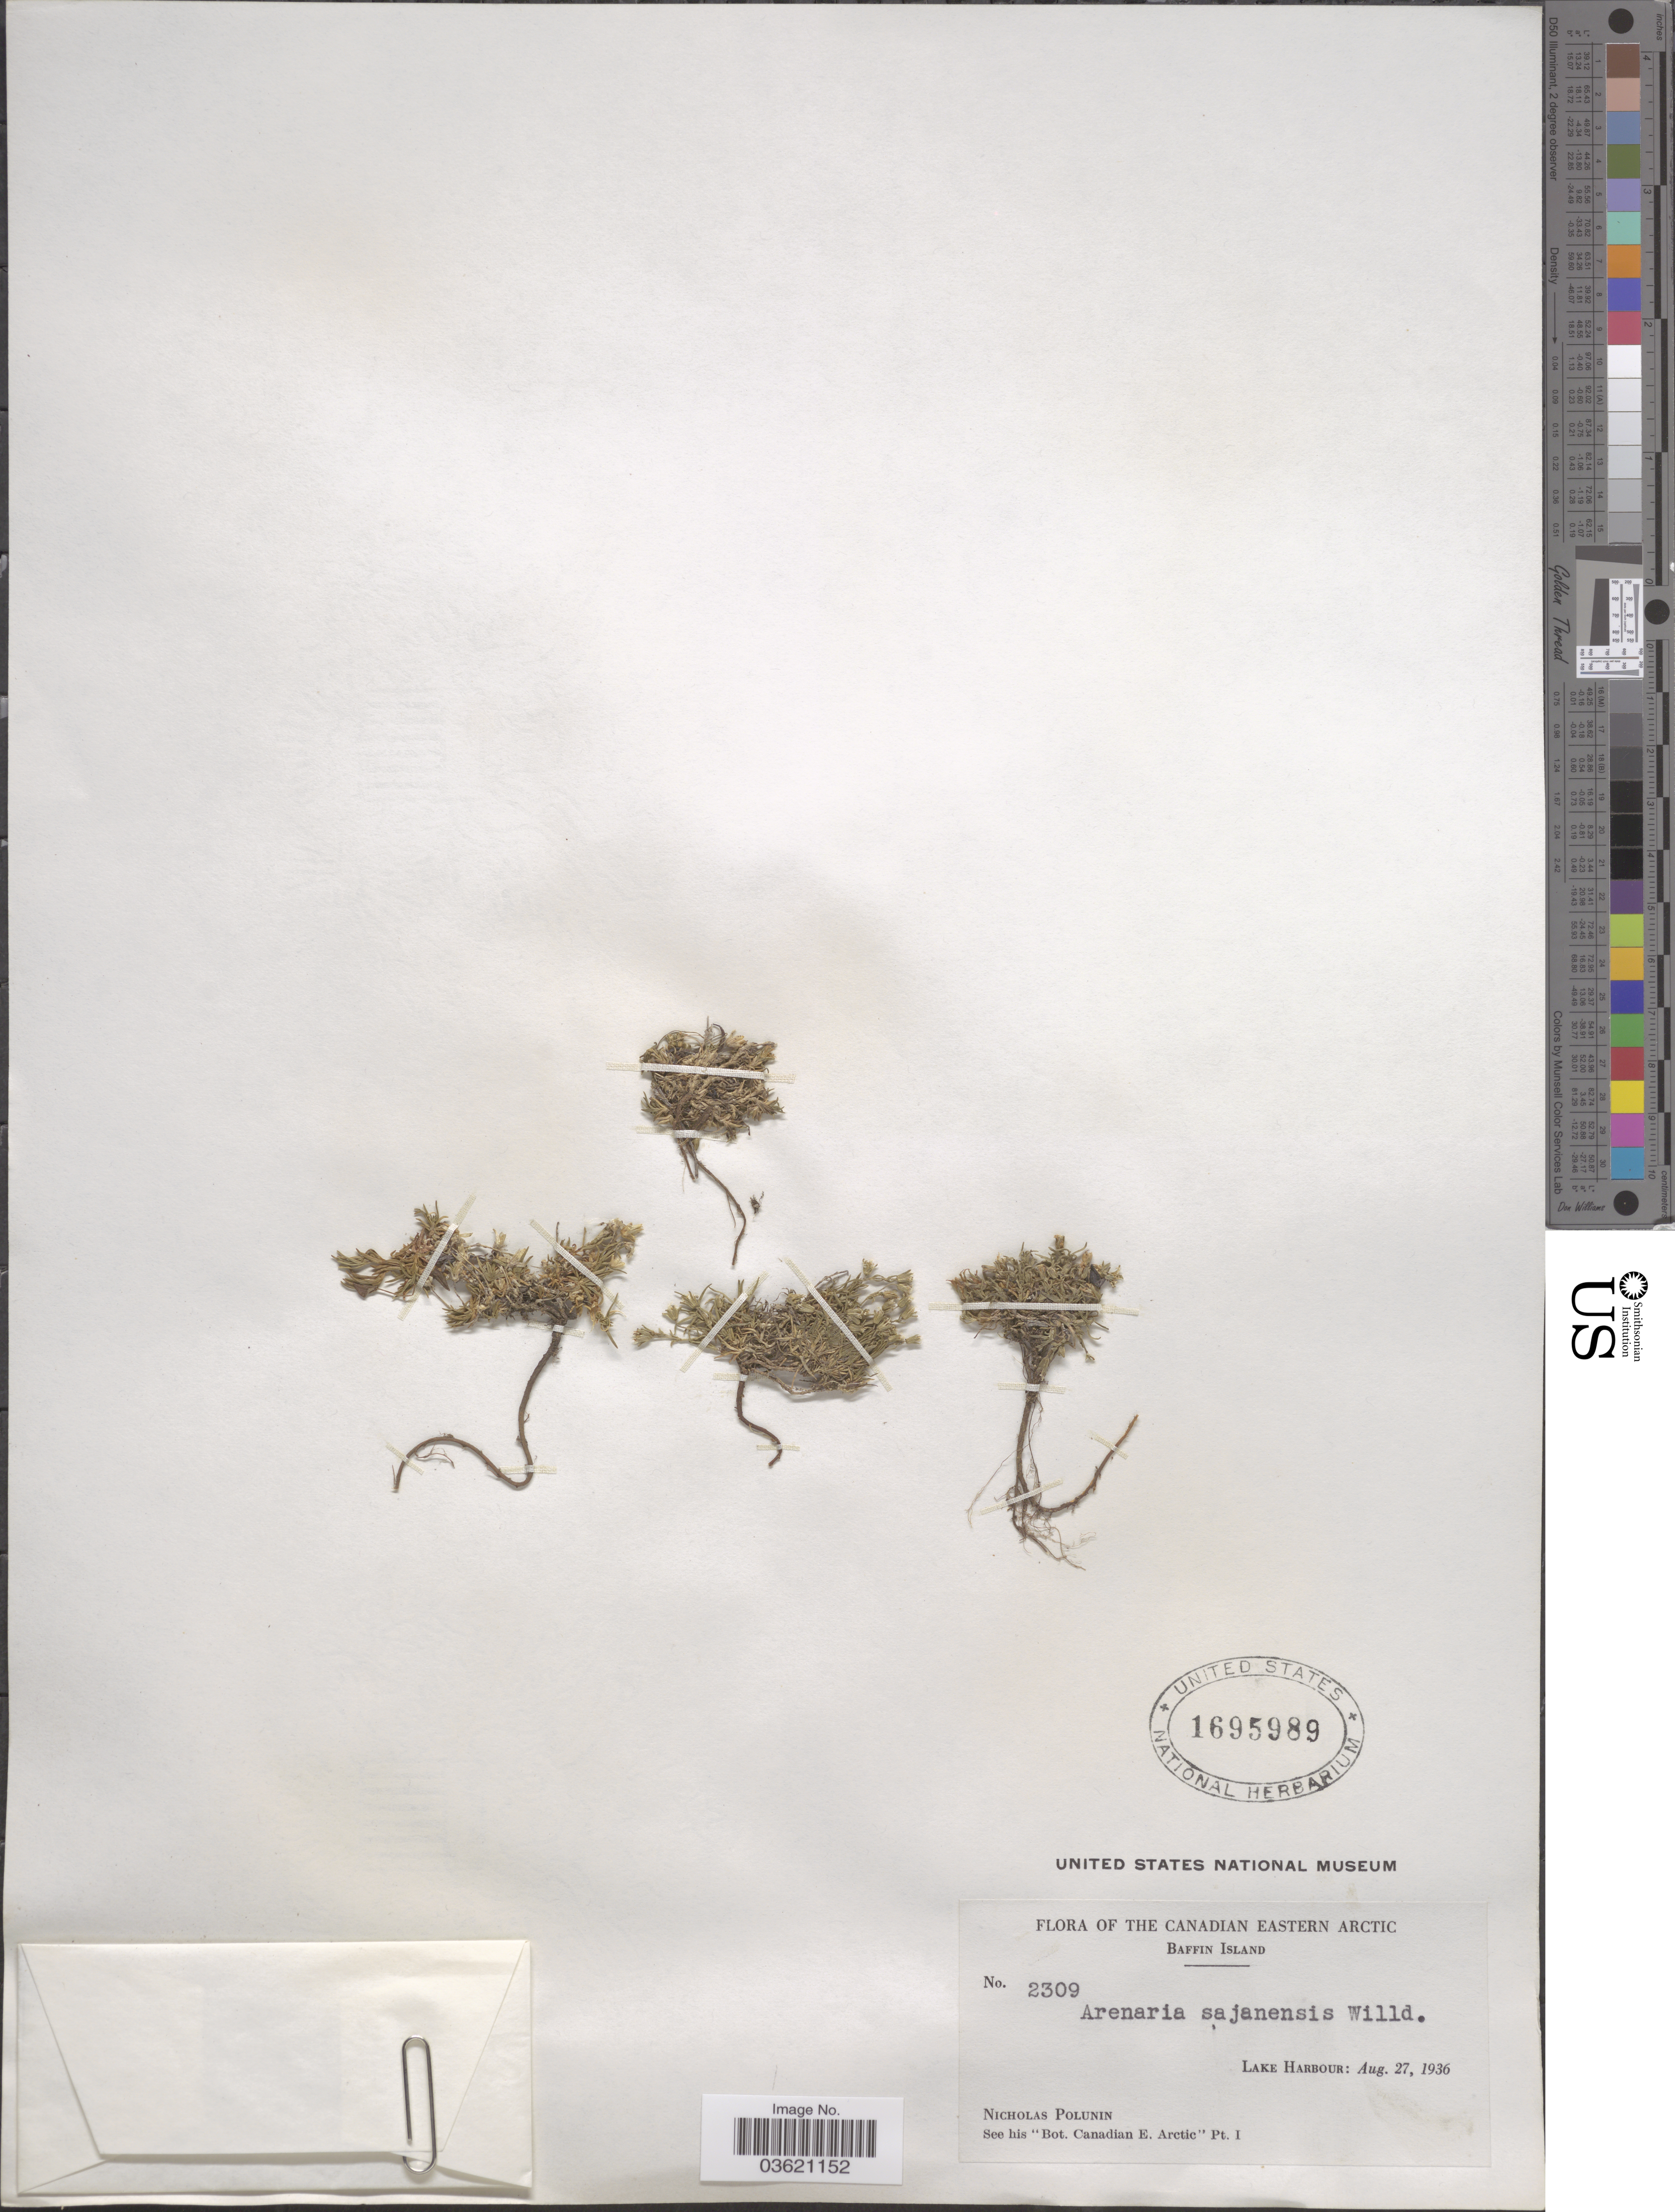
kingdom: Plantae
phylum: Tracheophyta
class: Magnoliopsida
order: Caryophyllales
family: Caryophyllaceae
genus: Cherleria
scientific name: Cherleria biflora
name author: (L.) A.J. Moore & Dillenb.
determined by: Strong, M. T., (US), Smithsonian Institution - National Museum of Natural History (UNITED STATES)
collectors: N. V. Polunin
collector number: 2309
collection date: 1936-08-27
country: Canada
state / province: Nunavut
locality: The Canadian Eastern Arctic. Baffin Island. Lake Harbour.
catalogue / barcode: US 1695989